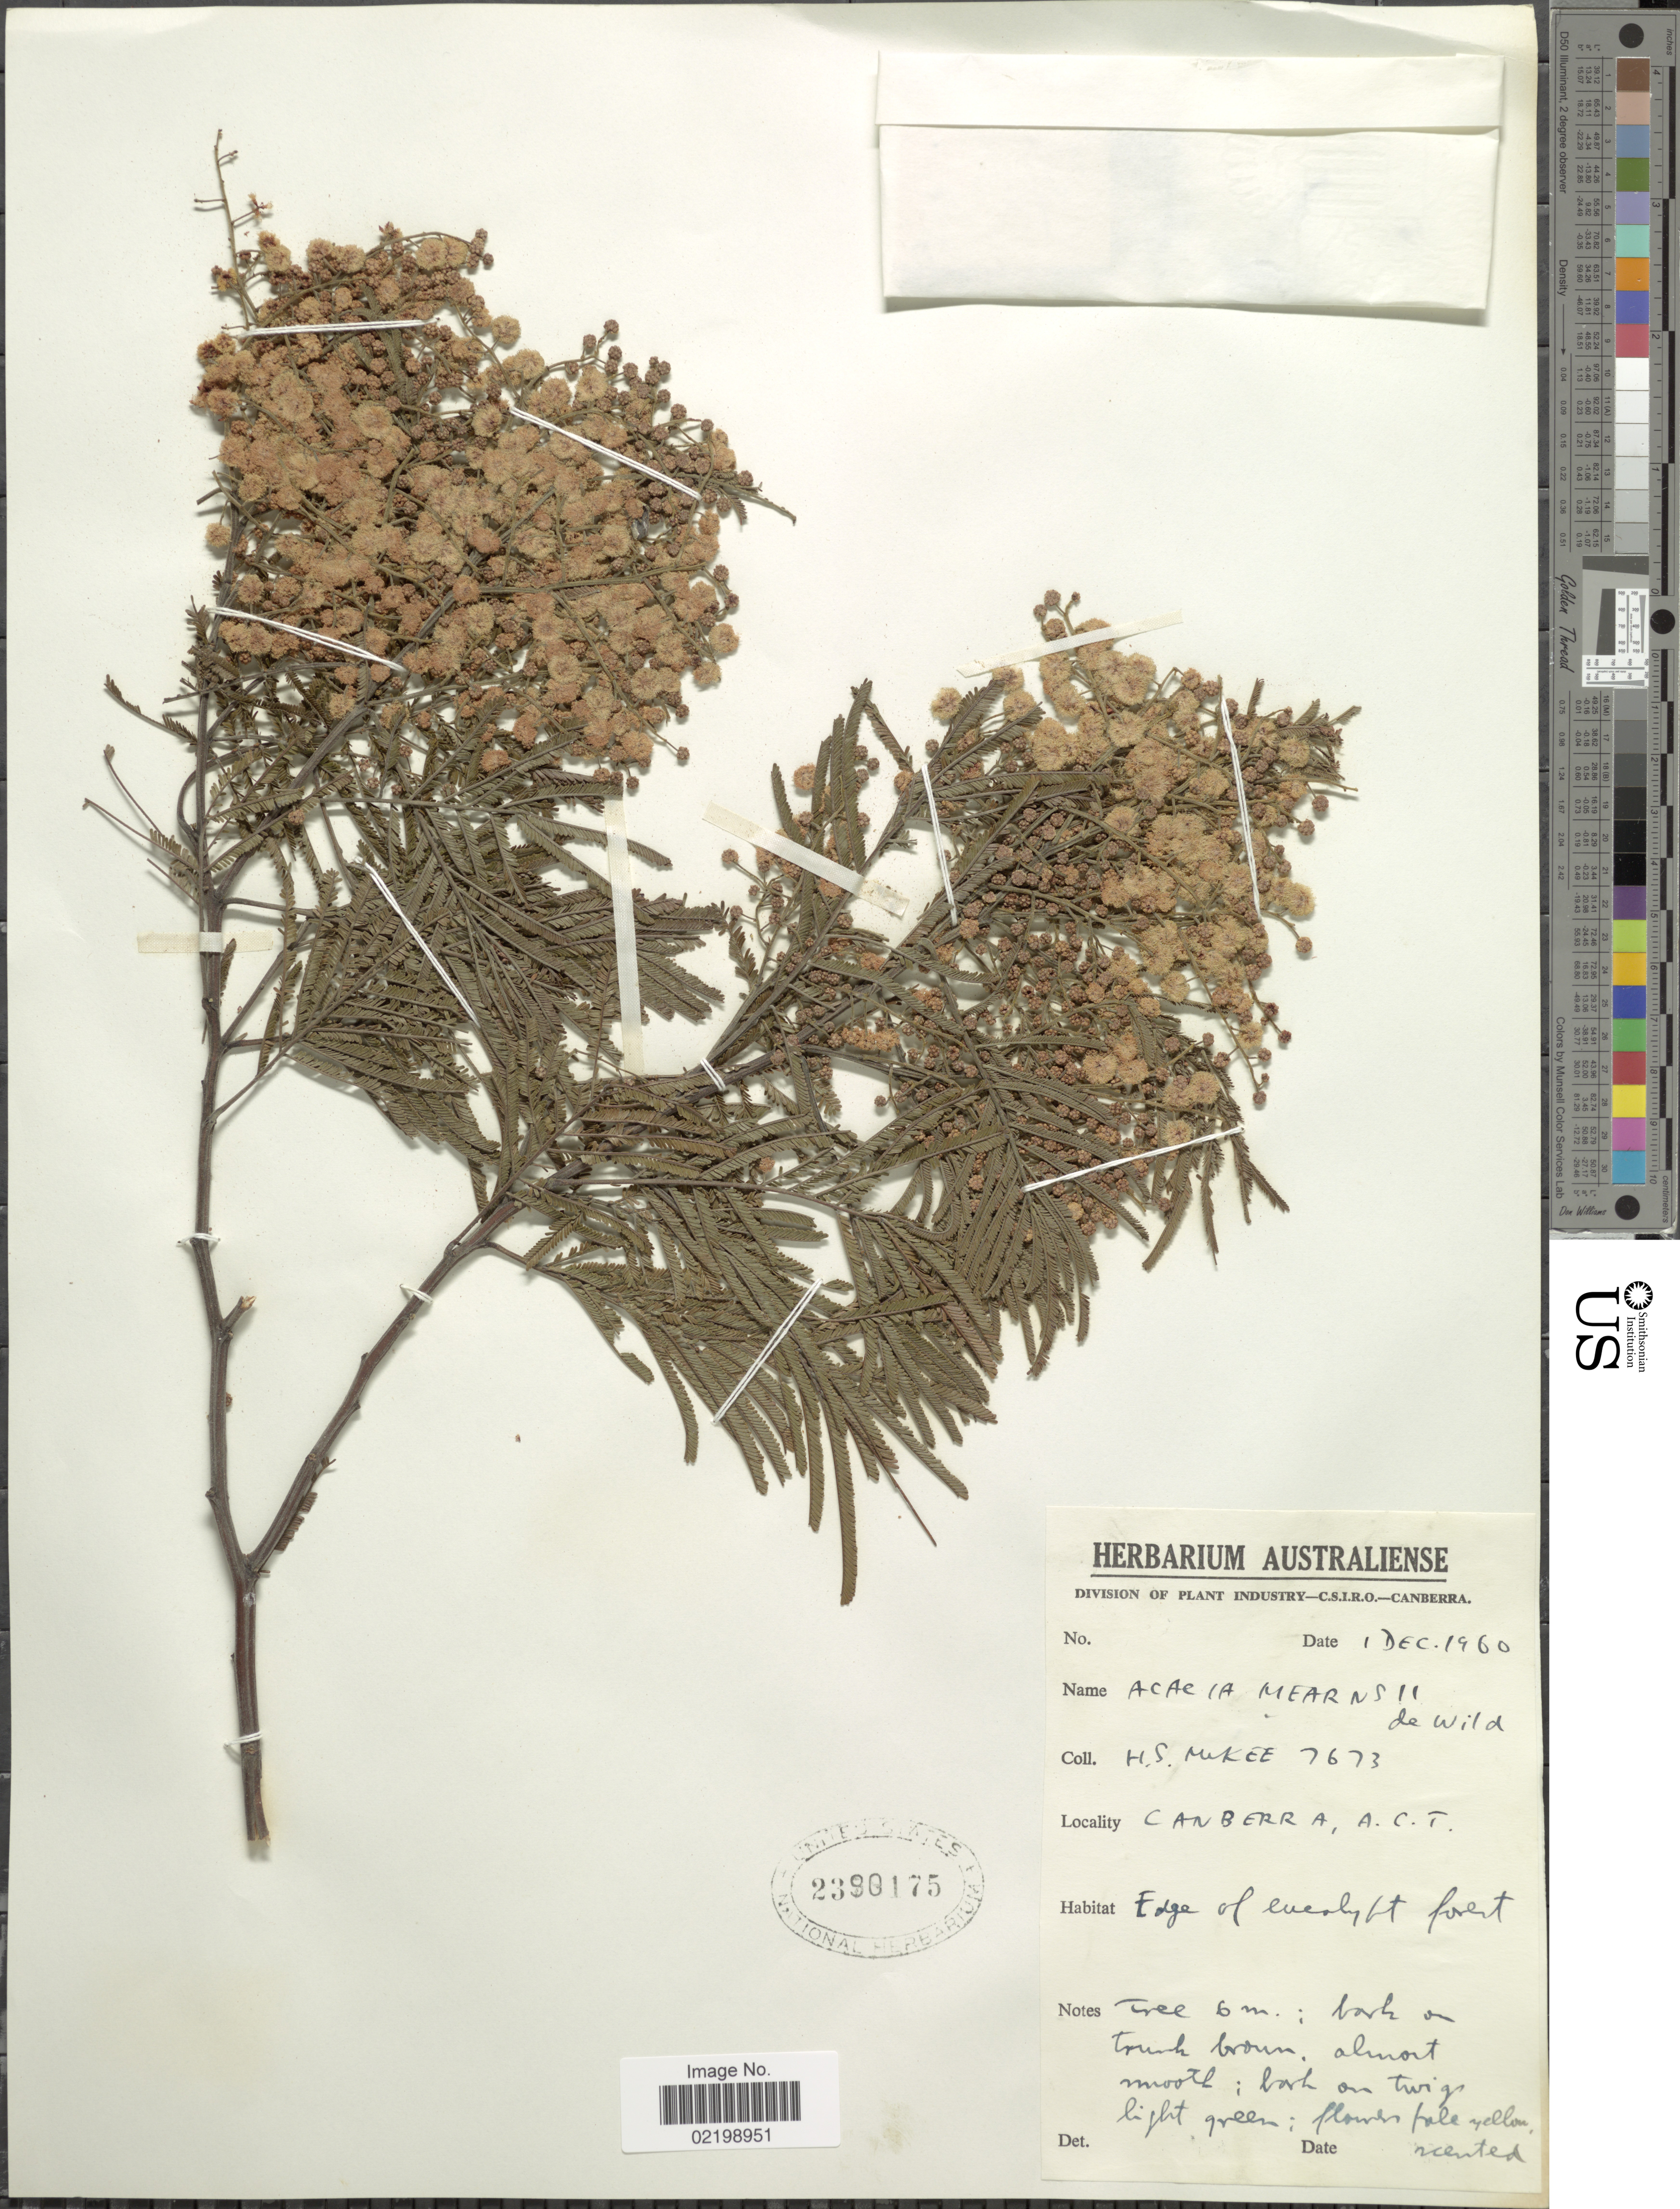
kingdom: Plantae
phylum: Tracheophyta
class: Magnoliopsida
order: Fabales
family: Fabaceae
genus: Acacia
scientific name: Acacia mearnsii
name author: De Wild.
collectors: Mukee, H.S.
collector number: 7673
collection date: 1960-12-01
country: Australia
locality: Canberra, A. C. T.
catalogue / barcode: US 2380175